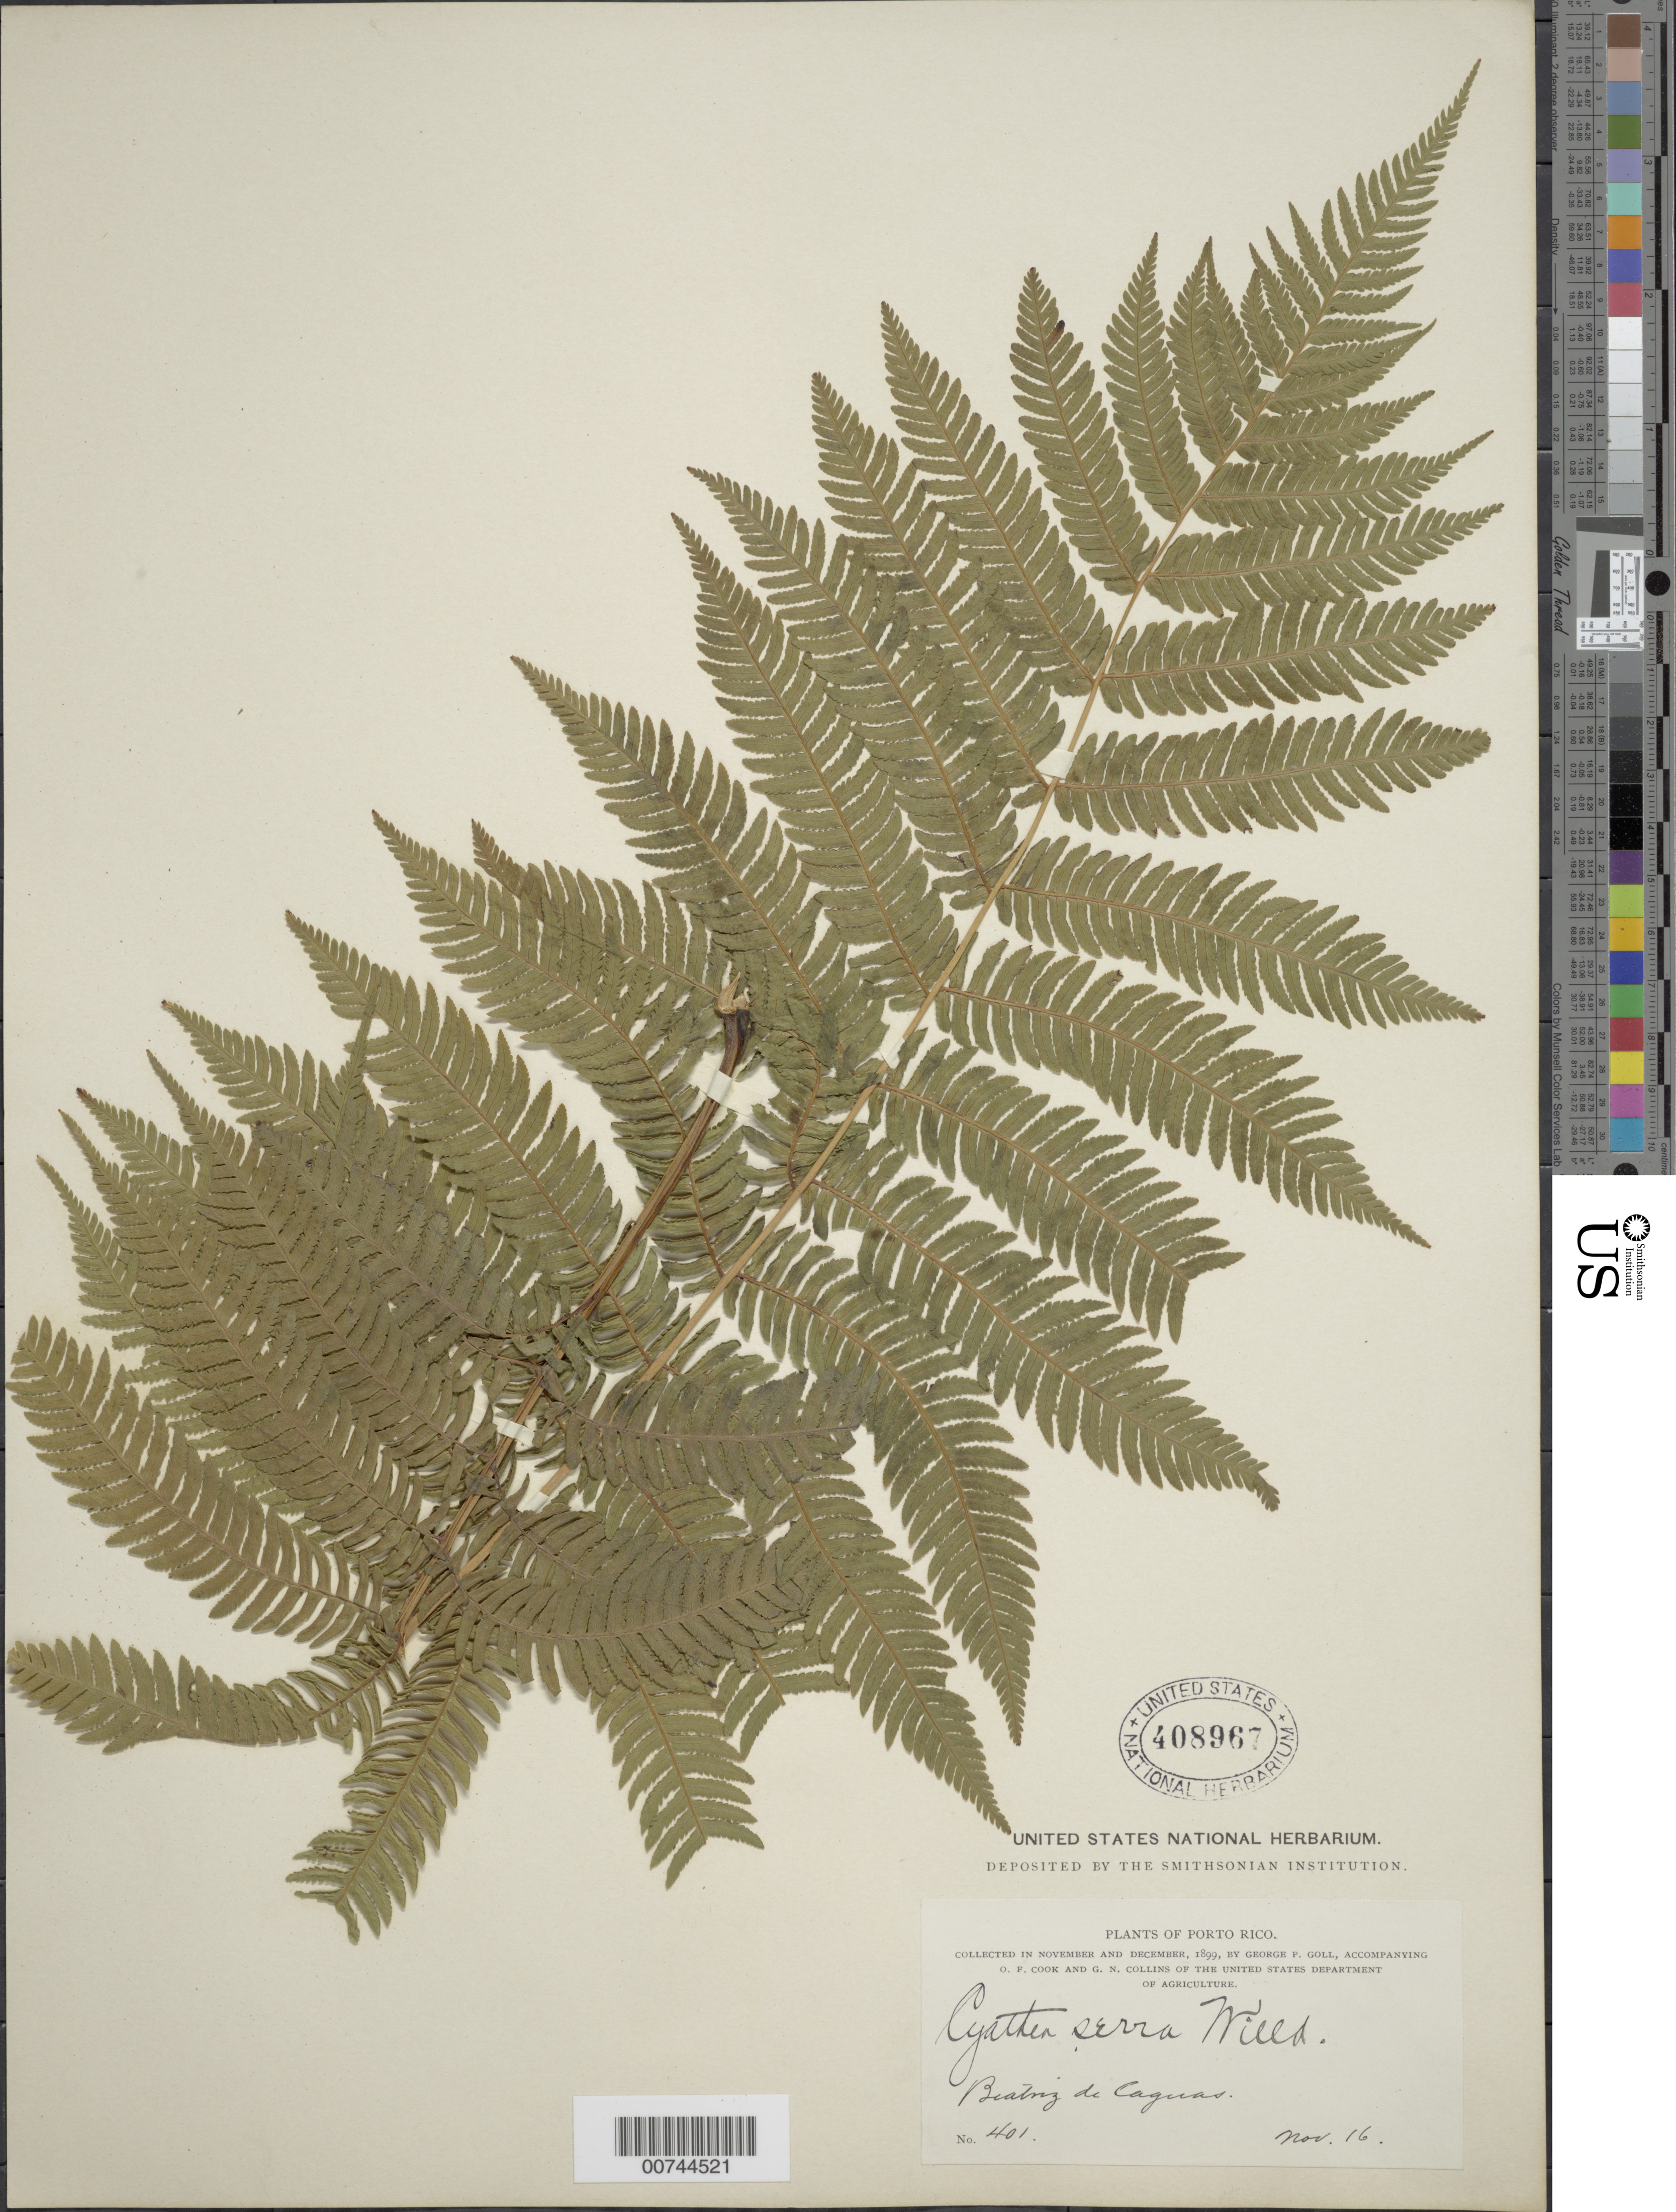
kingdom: Plantae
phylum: Tracheophyta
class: Polypodiopsida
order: Cyatheales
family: Cyatheaceae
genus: Cyathea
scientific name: Cyathea arborea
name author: (L.) Sm.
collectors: G. Goll, O. F. Cook & G. N. Collins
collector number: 401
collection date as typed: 16 Nov 1899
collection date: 1899-11-16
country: Puerto Rico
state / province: Caguas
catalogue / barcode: US 408967